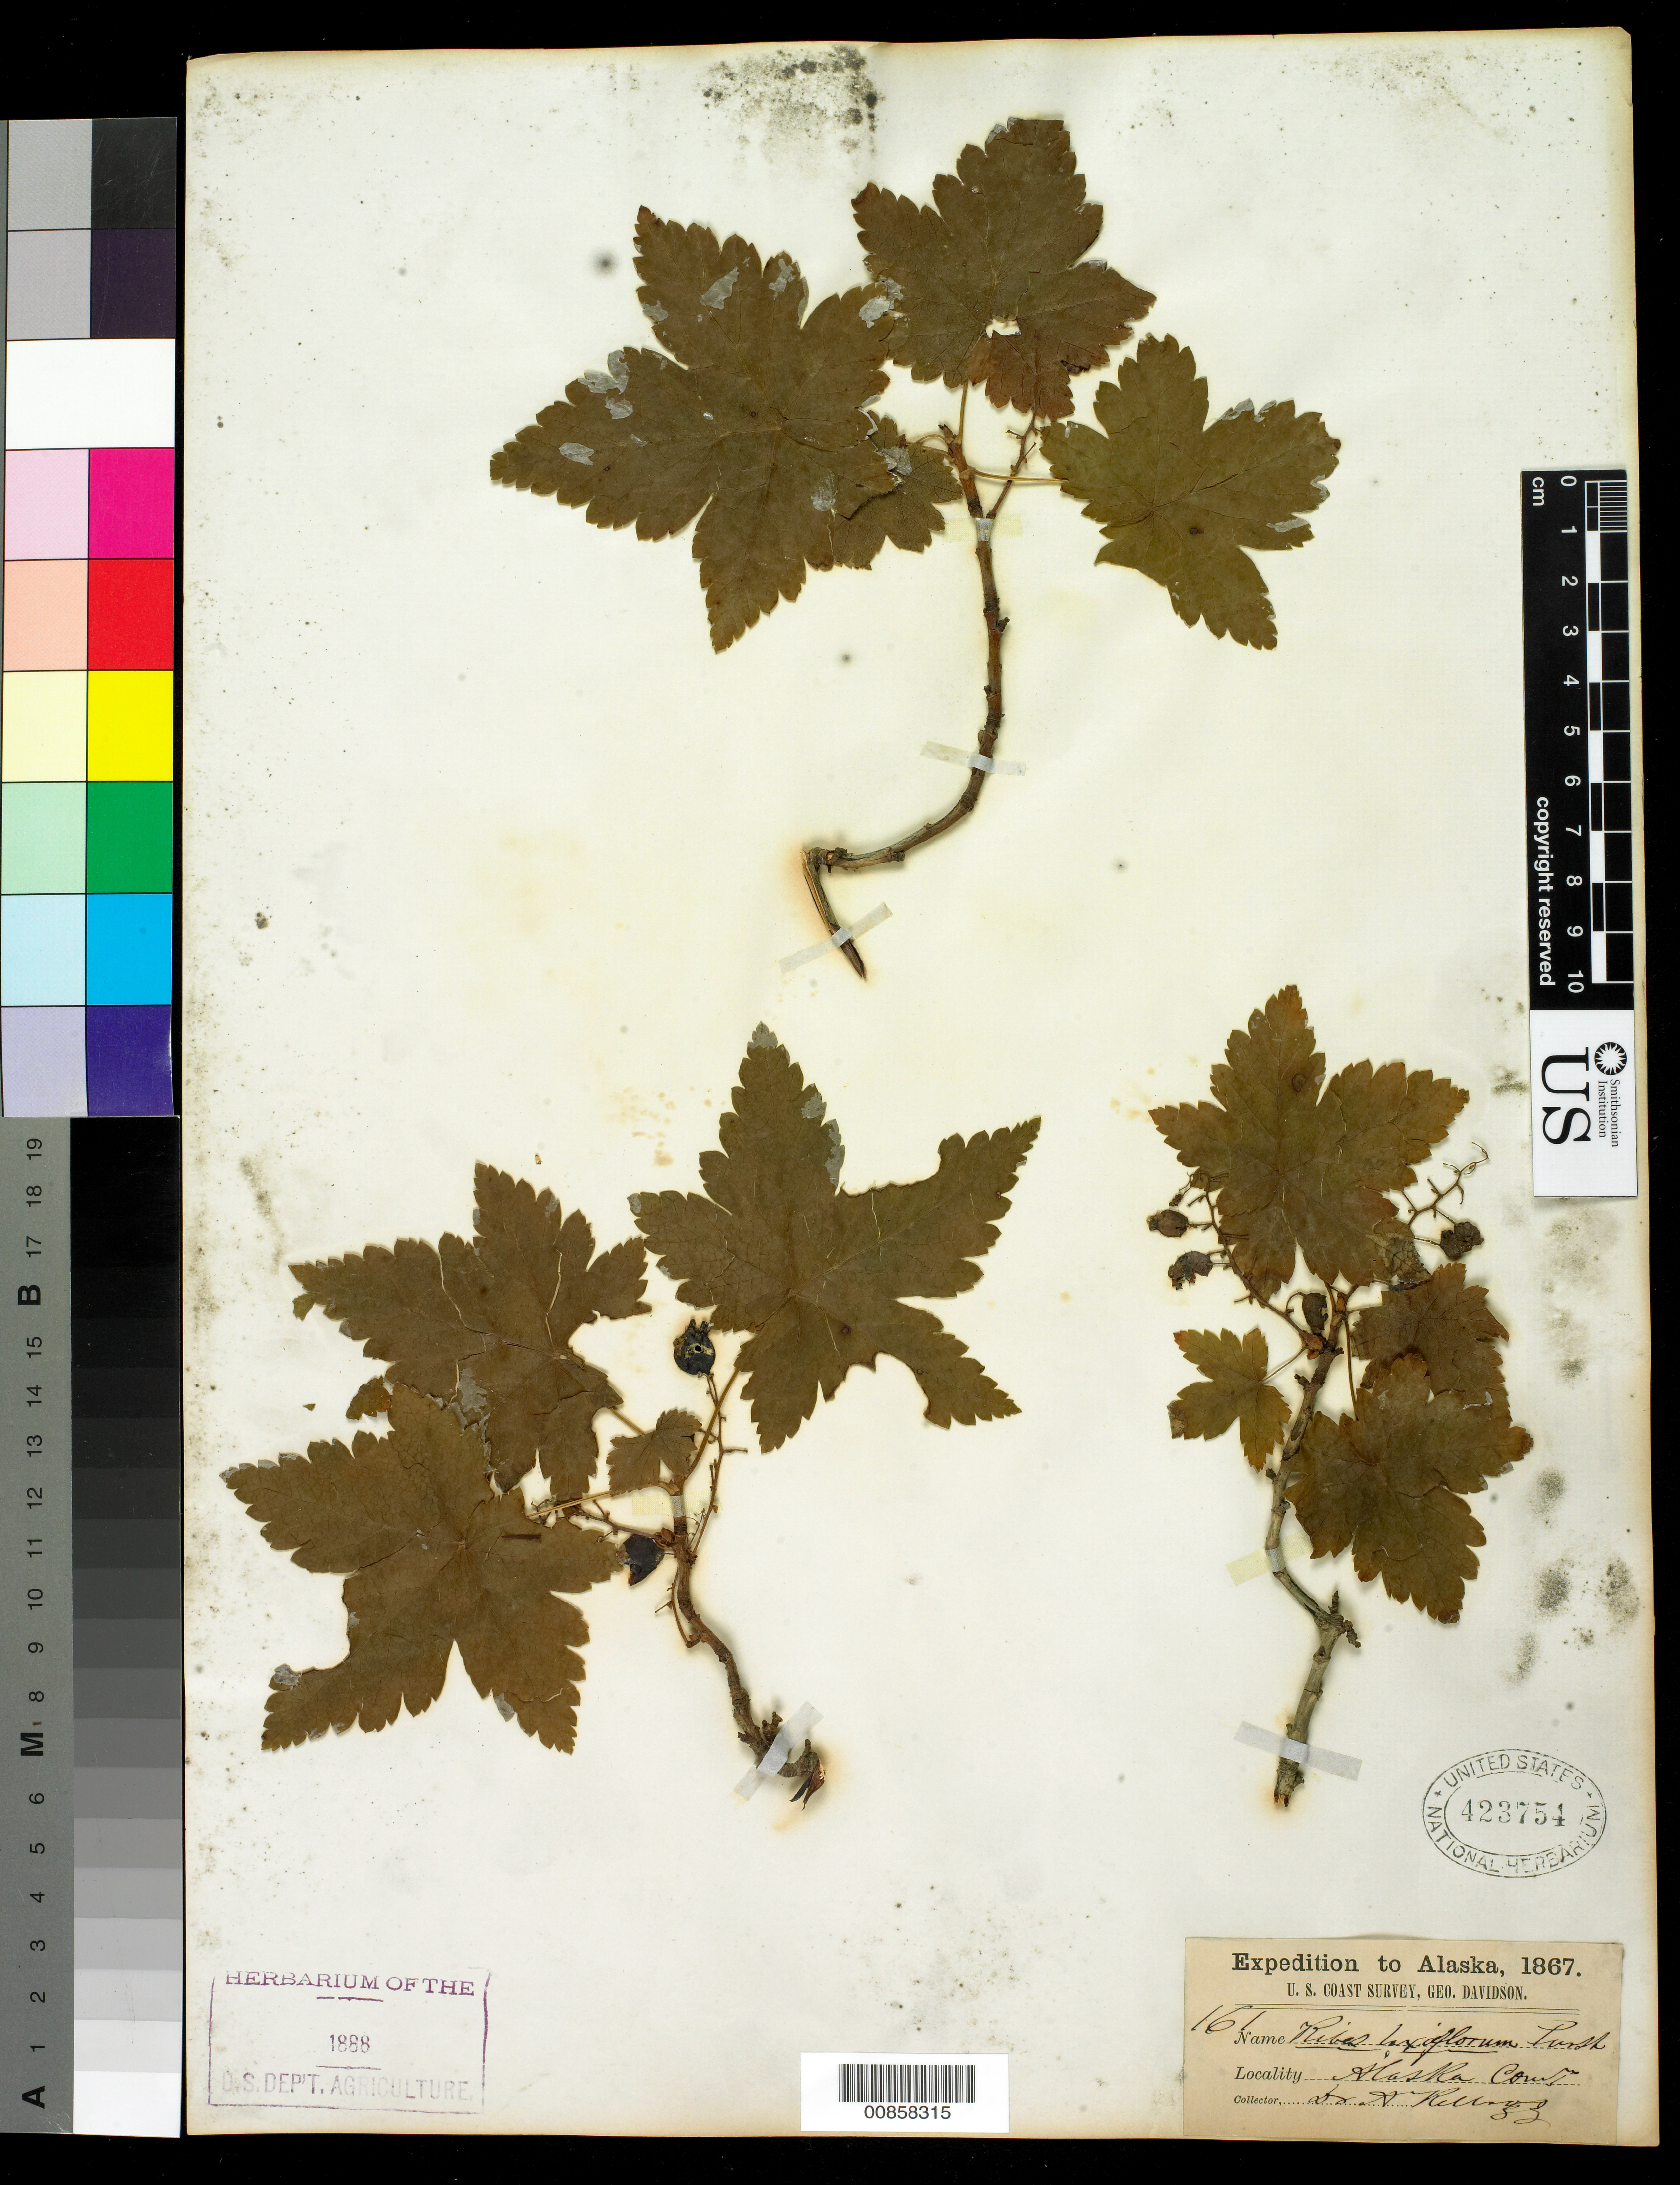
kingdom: Plantae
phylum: Tracheophyta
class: Magnoliopsida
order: Saxifragales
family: Grossulariaceae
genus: Ribes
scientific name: Ribes laxiflorum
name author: Pursh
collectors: A. Kellogg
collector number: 161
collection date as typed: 1867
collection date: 1867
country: United States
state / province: Alaska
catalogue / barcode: US 423754